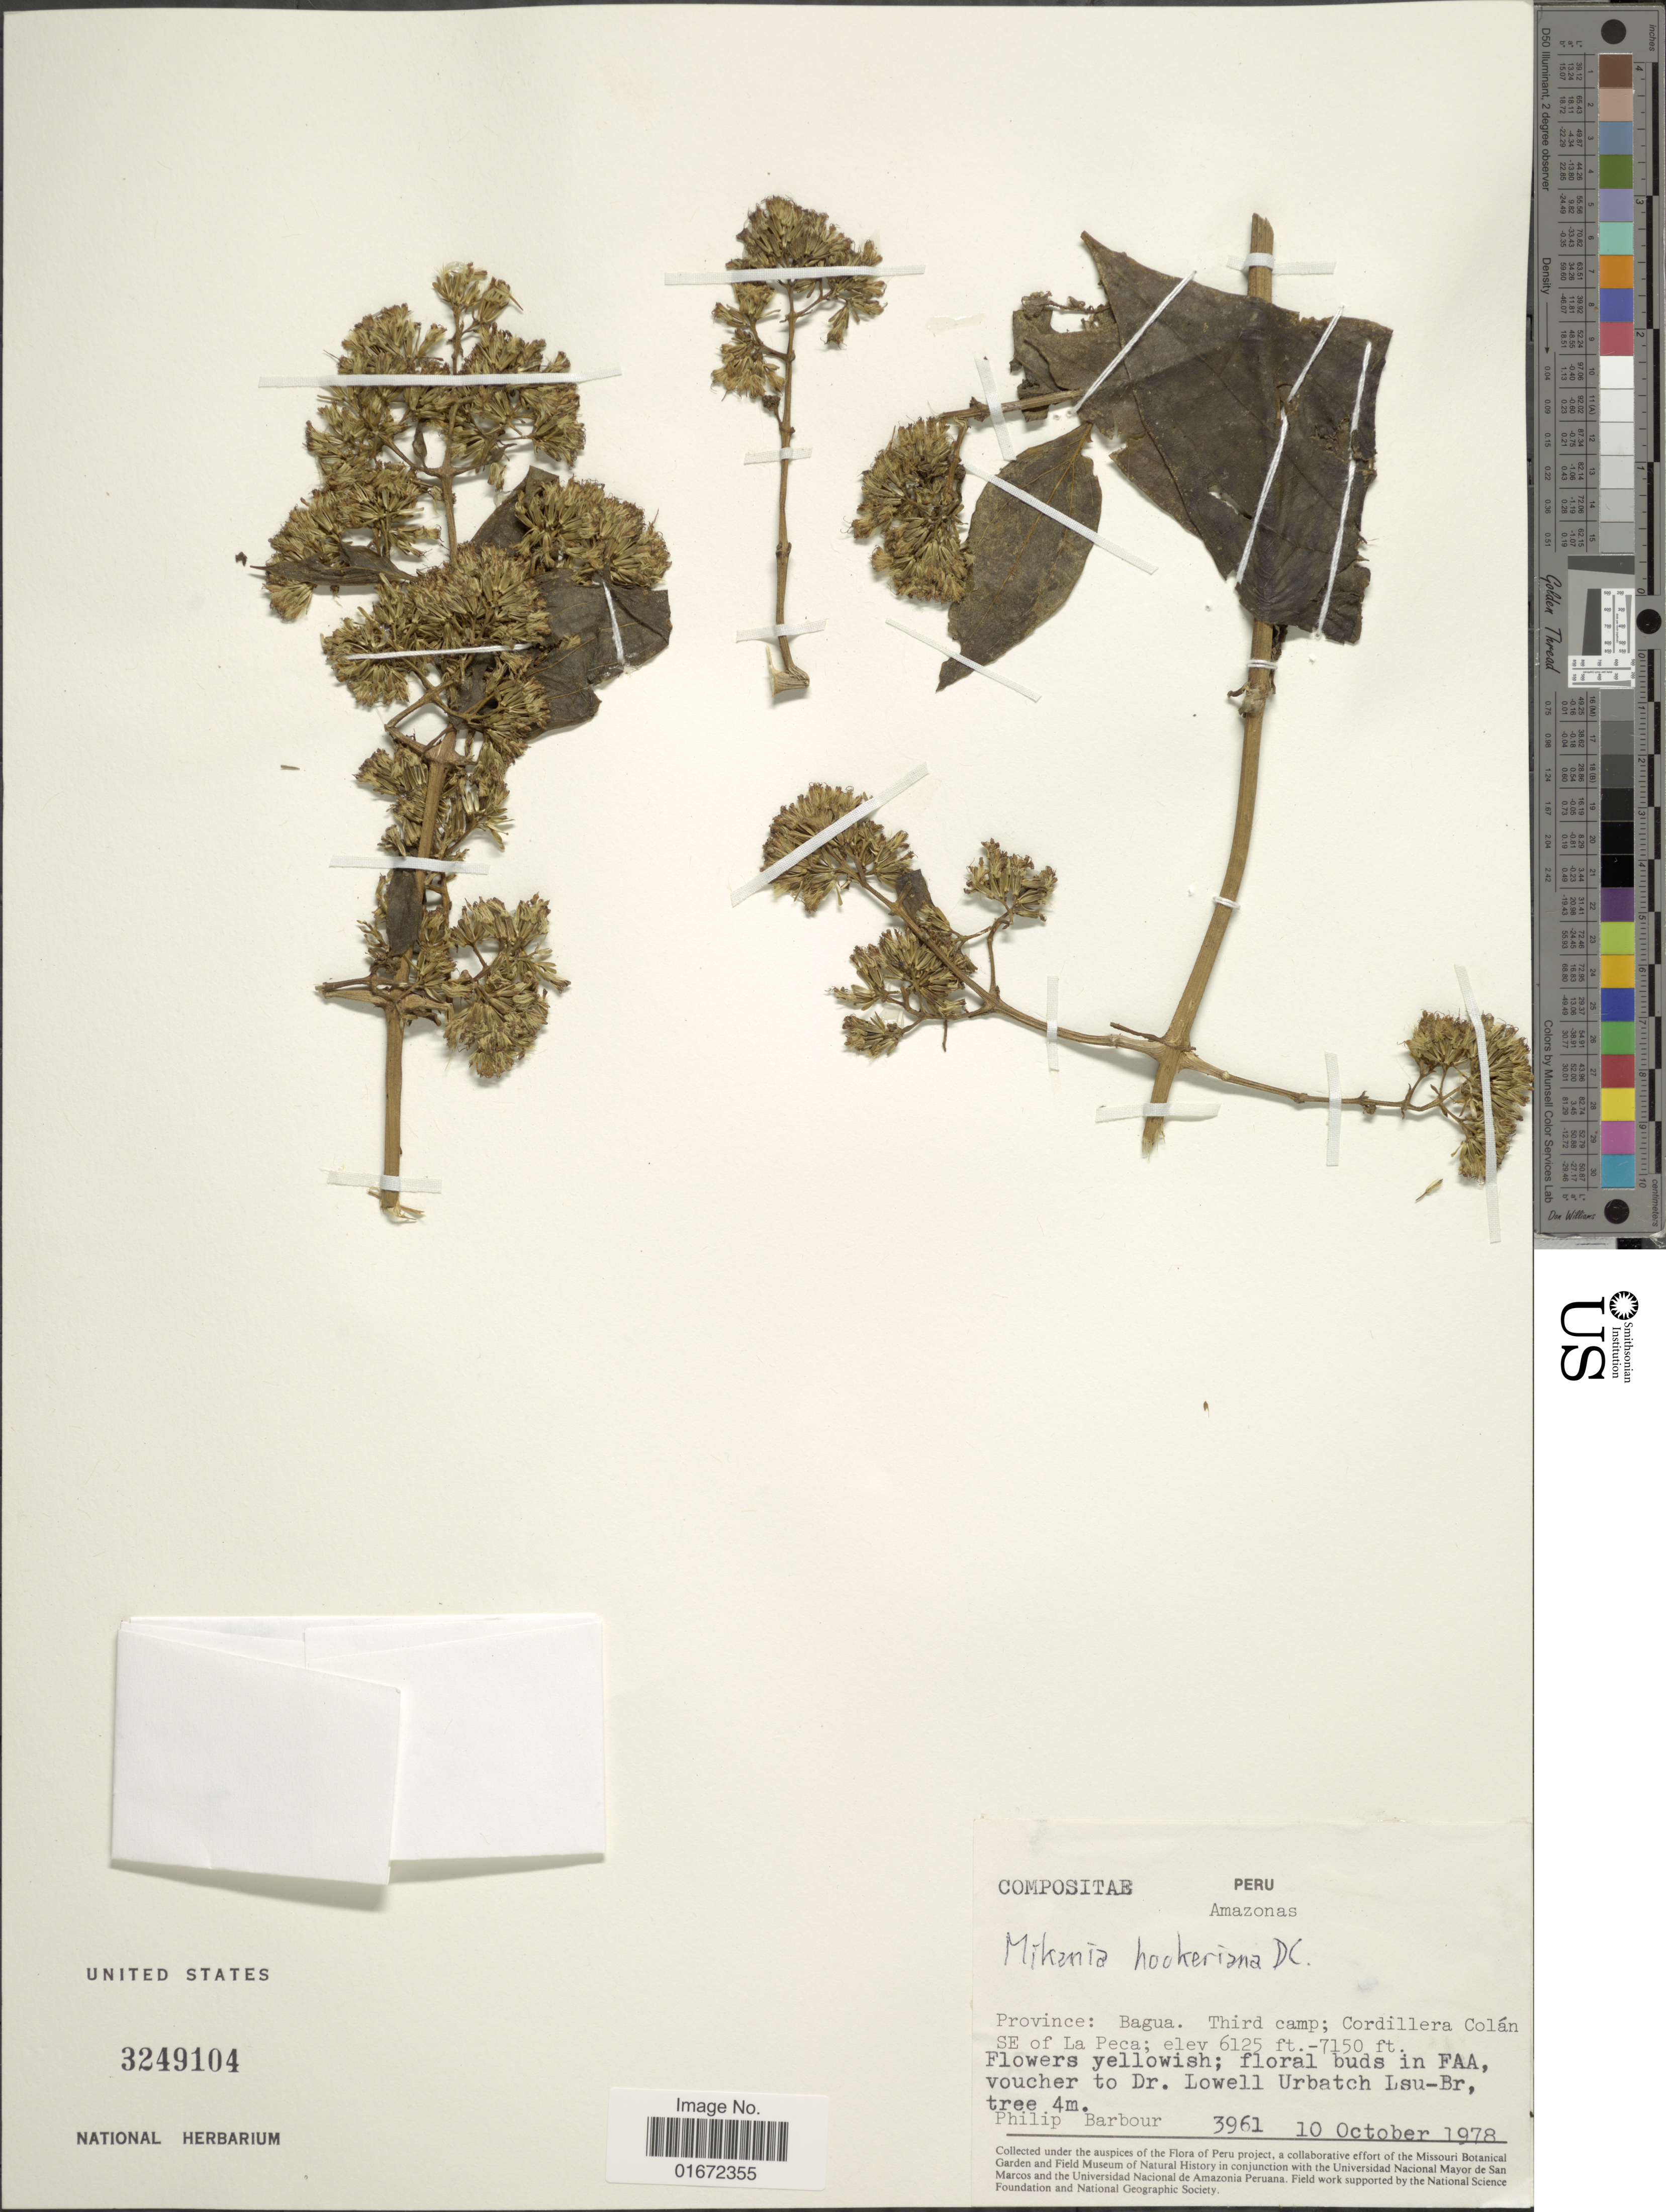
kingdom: Plantae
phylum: Tracheophyta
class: Magnoliopsida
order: Asterales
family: Asteraceae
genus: Mikania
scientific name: Mikania hookeriana var. platyphylla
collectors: P. Barbour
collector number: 3961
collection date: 1978-10-10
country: Peru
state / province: Amazonas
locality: Province: Bagua. Third camp; Cordillera Colán SE of La Peca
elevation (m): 1867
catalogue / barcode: US 3249104